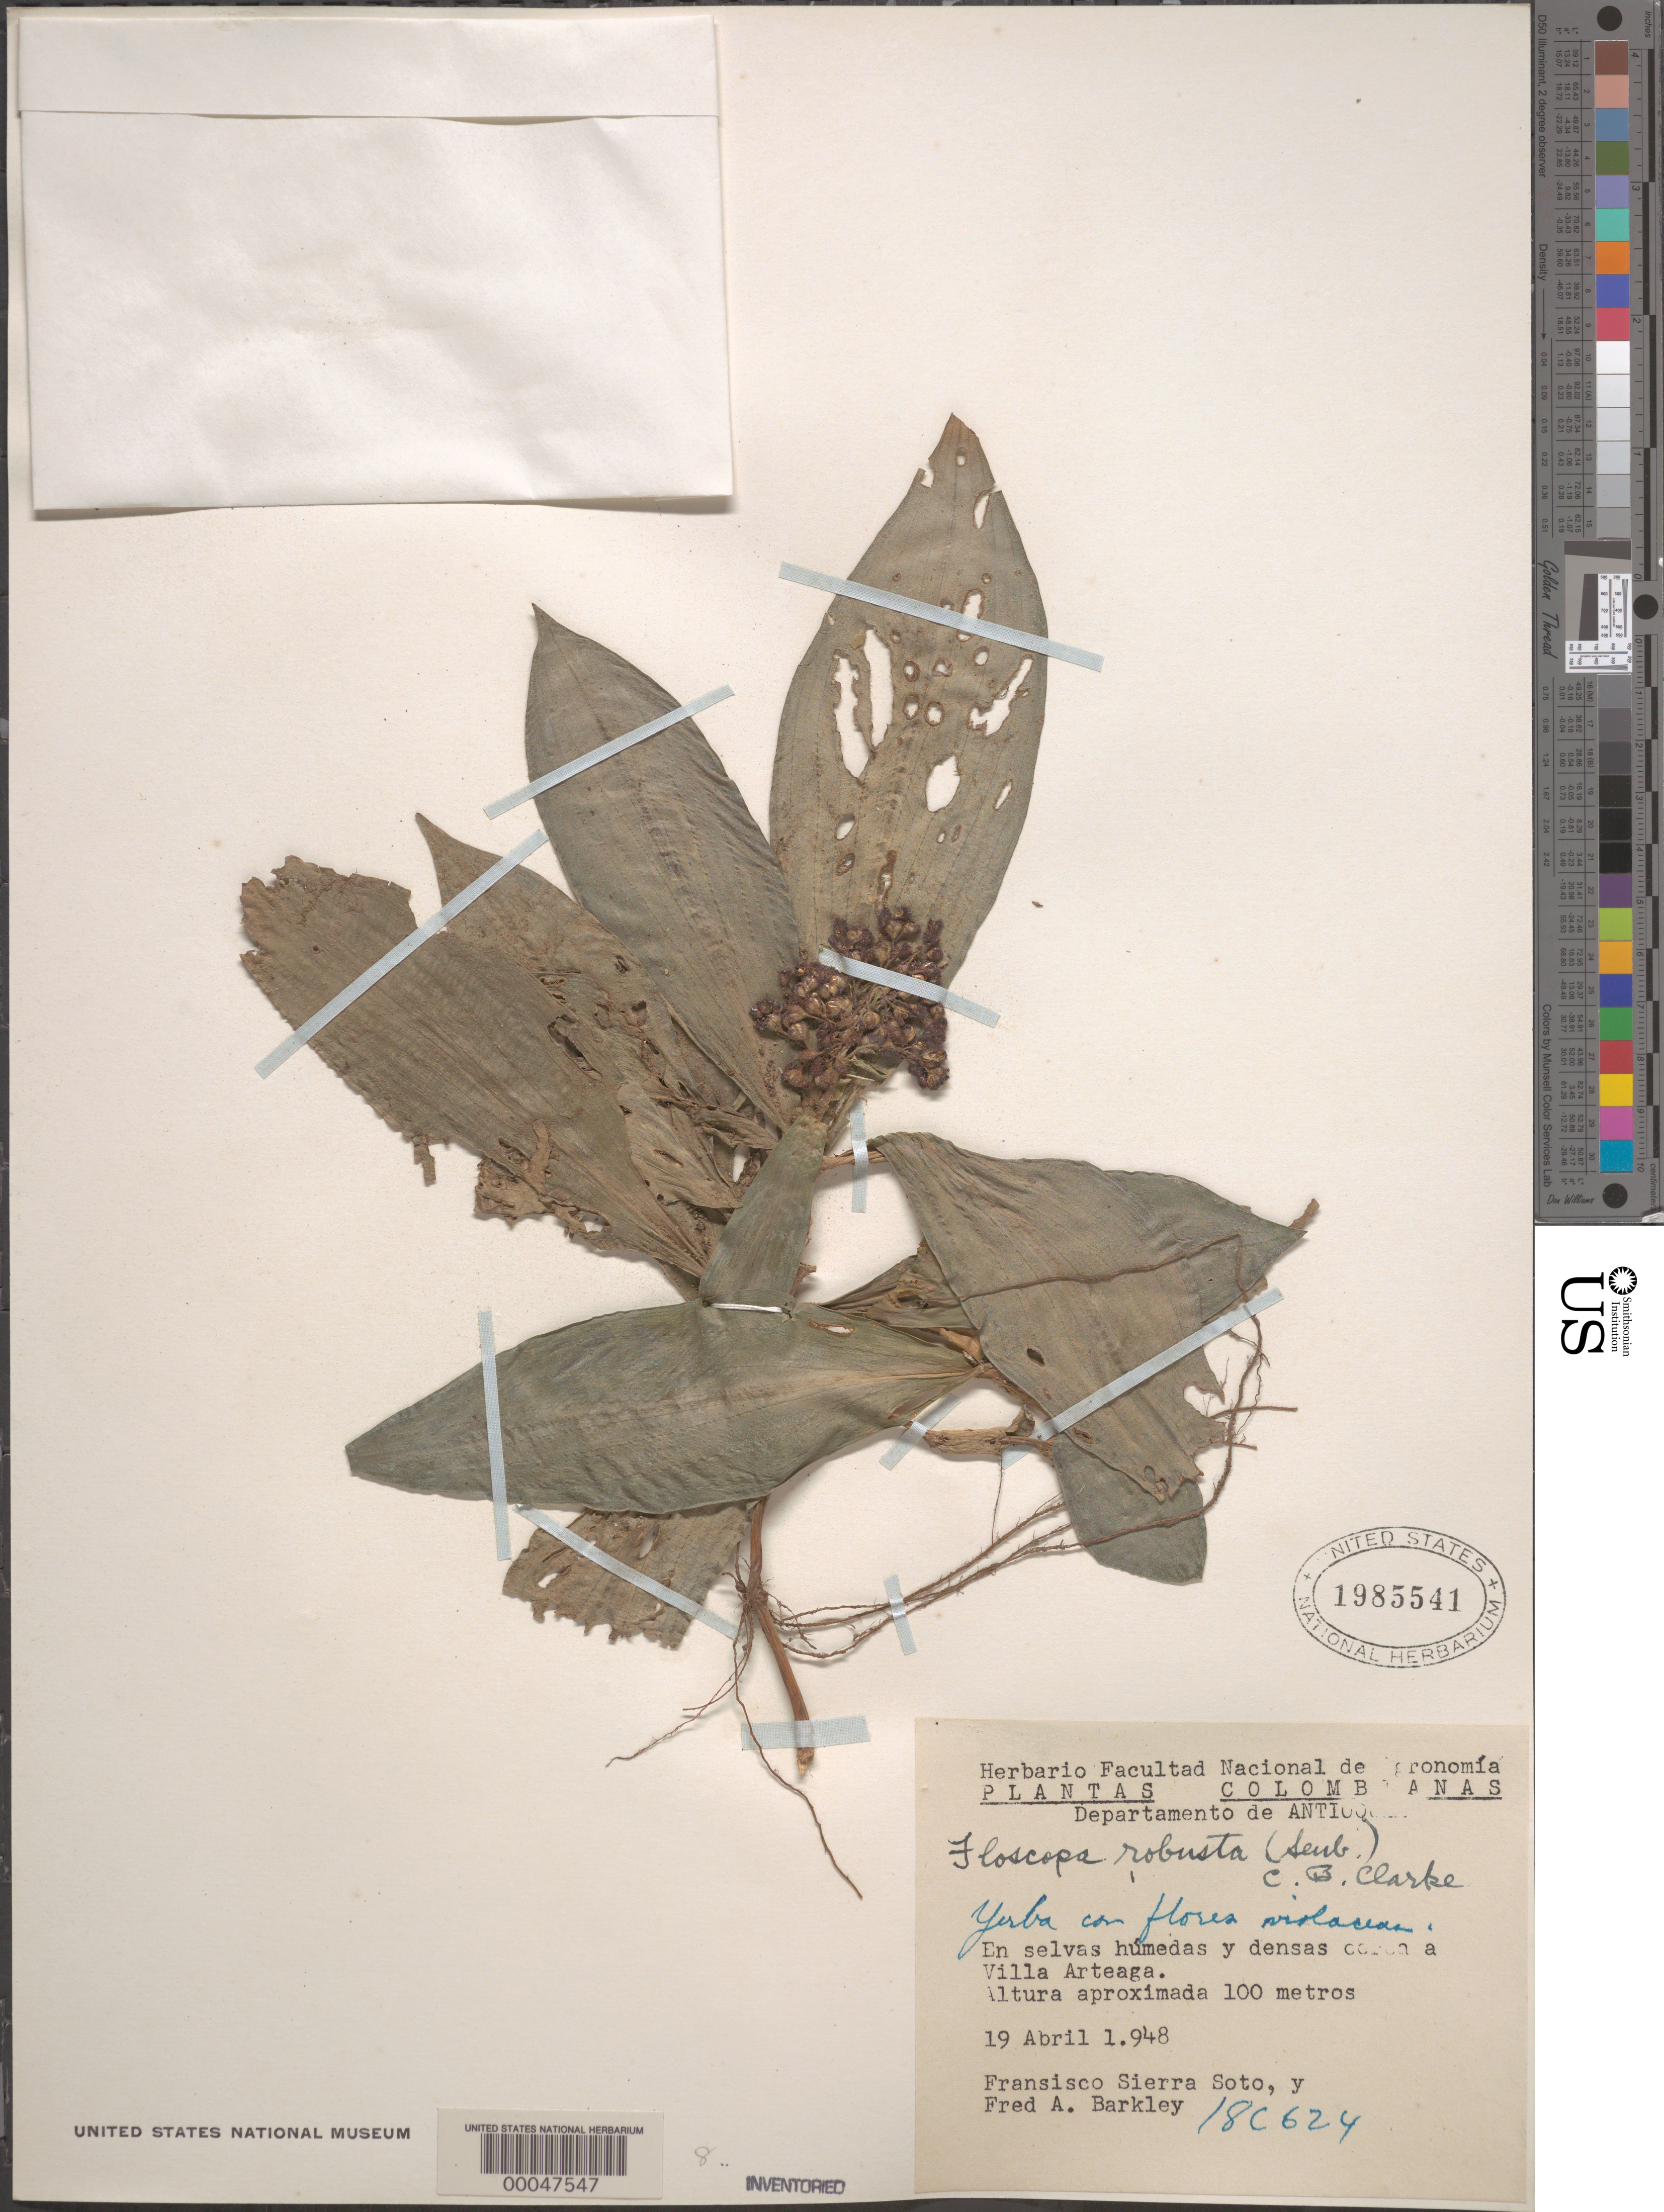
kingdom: Plantae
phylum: Tracheophyta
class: Liliopsida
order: Commelinales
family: Commelinaceae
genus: Floscopa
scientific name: Floscopa robusta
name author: (Seub.) C.B. Clarke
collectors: F. Sierra Soto & F. A. Barkley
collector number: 18c624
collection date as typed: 19 Apr 1948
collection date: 1948-04-19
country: Colombia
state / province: Antioquia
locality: Villa Arteaga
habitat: Moist, dense thicket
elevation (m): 100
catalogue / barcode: US 1985541